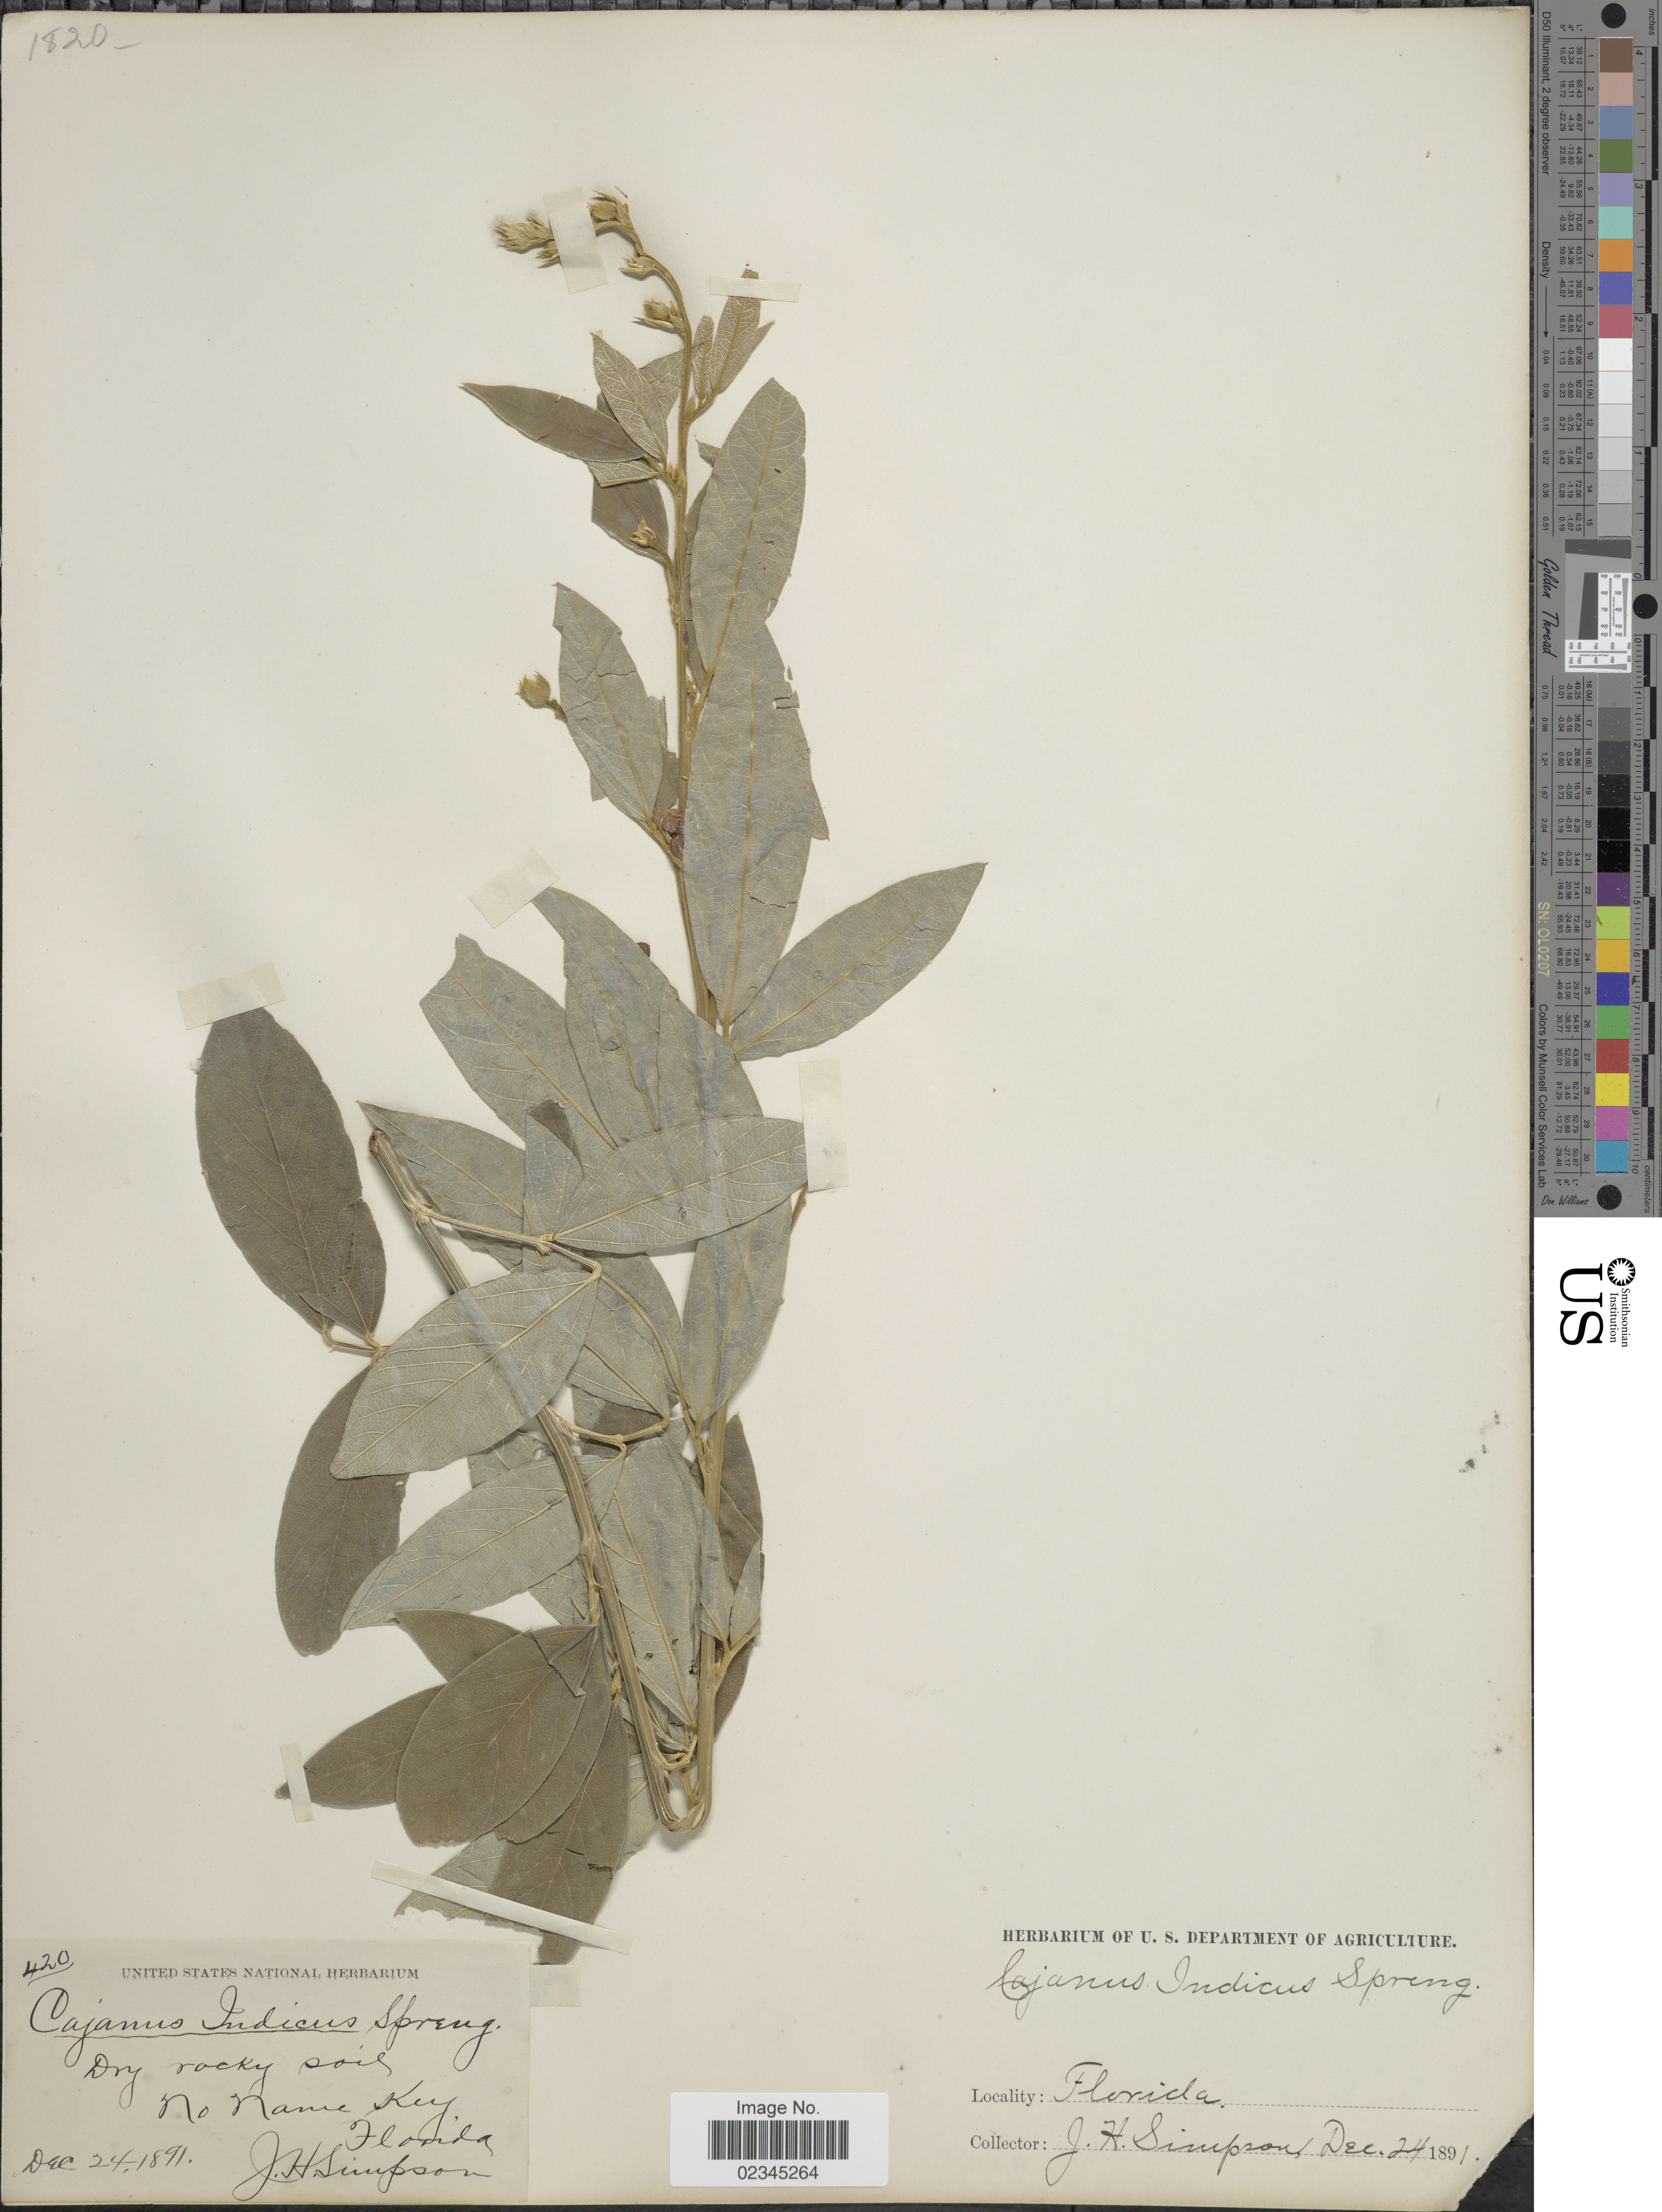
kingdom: Plantae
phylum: Tracheophyta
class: Magnoliopsida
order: Fabales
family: Fabaceae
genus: Cajanus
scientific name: Cajanus cajan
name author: (L.) Huth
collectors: J. H. Simpson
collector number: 420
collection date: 1891-12-24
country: United States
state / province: Florida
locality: No Name Key